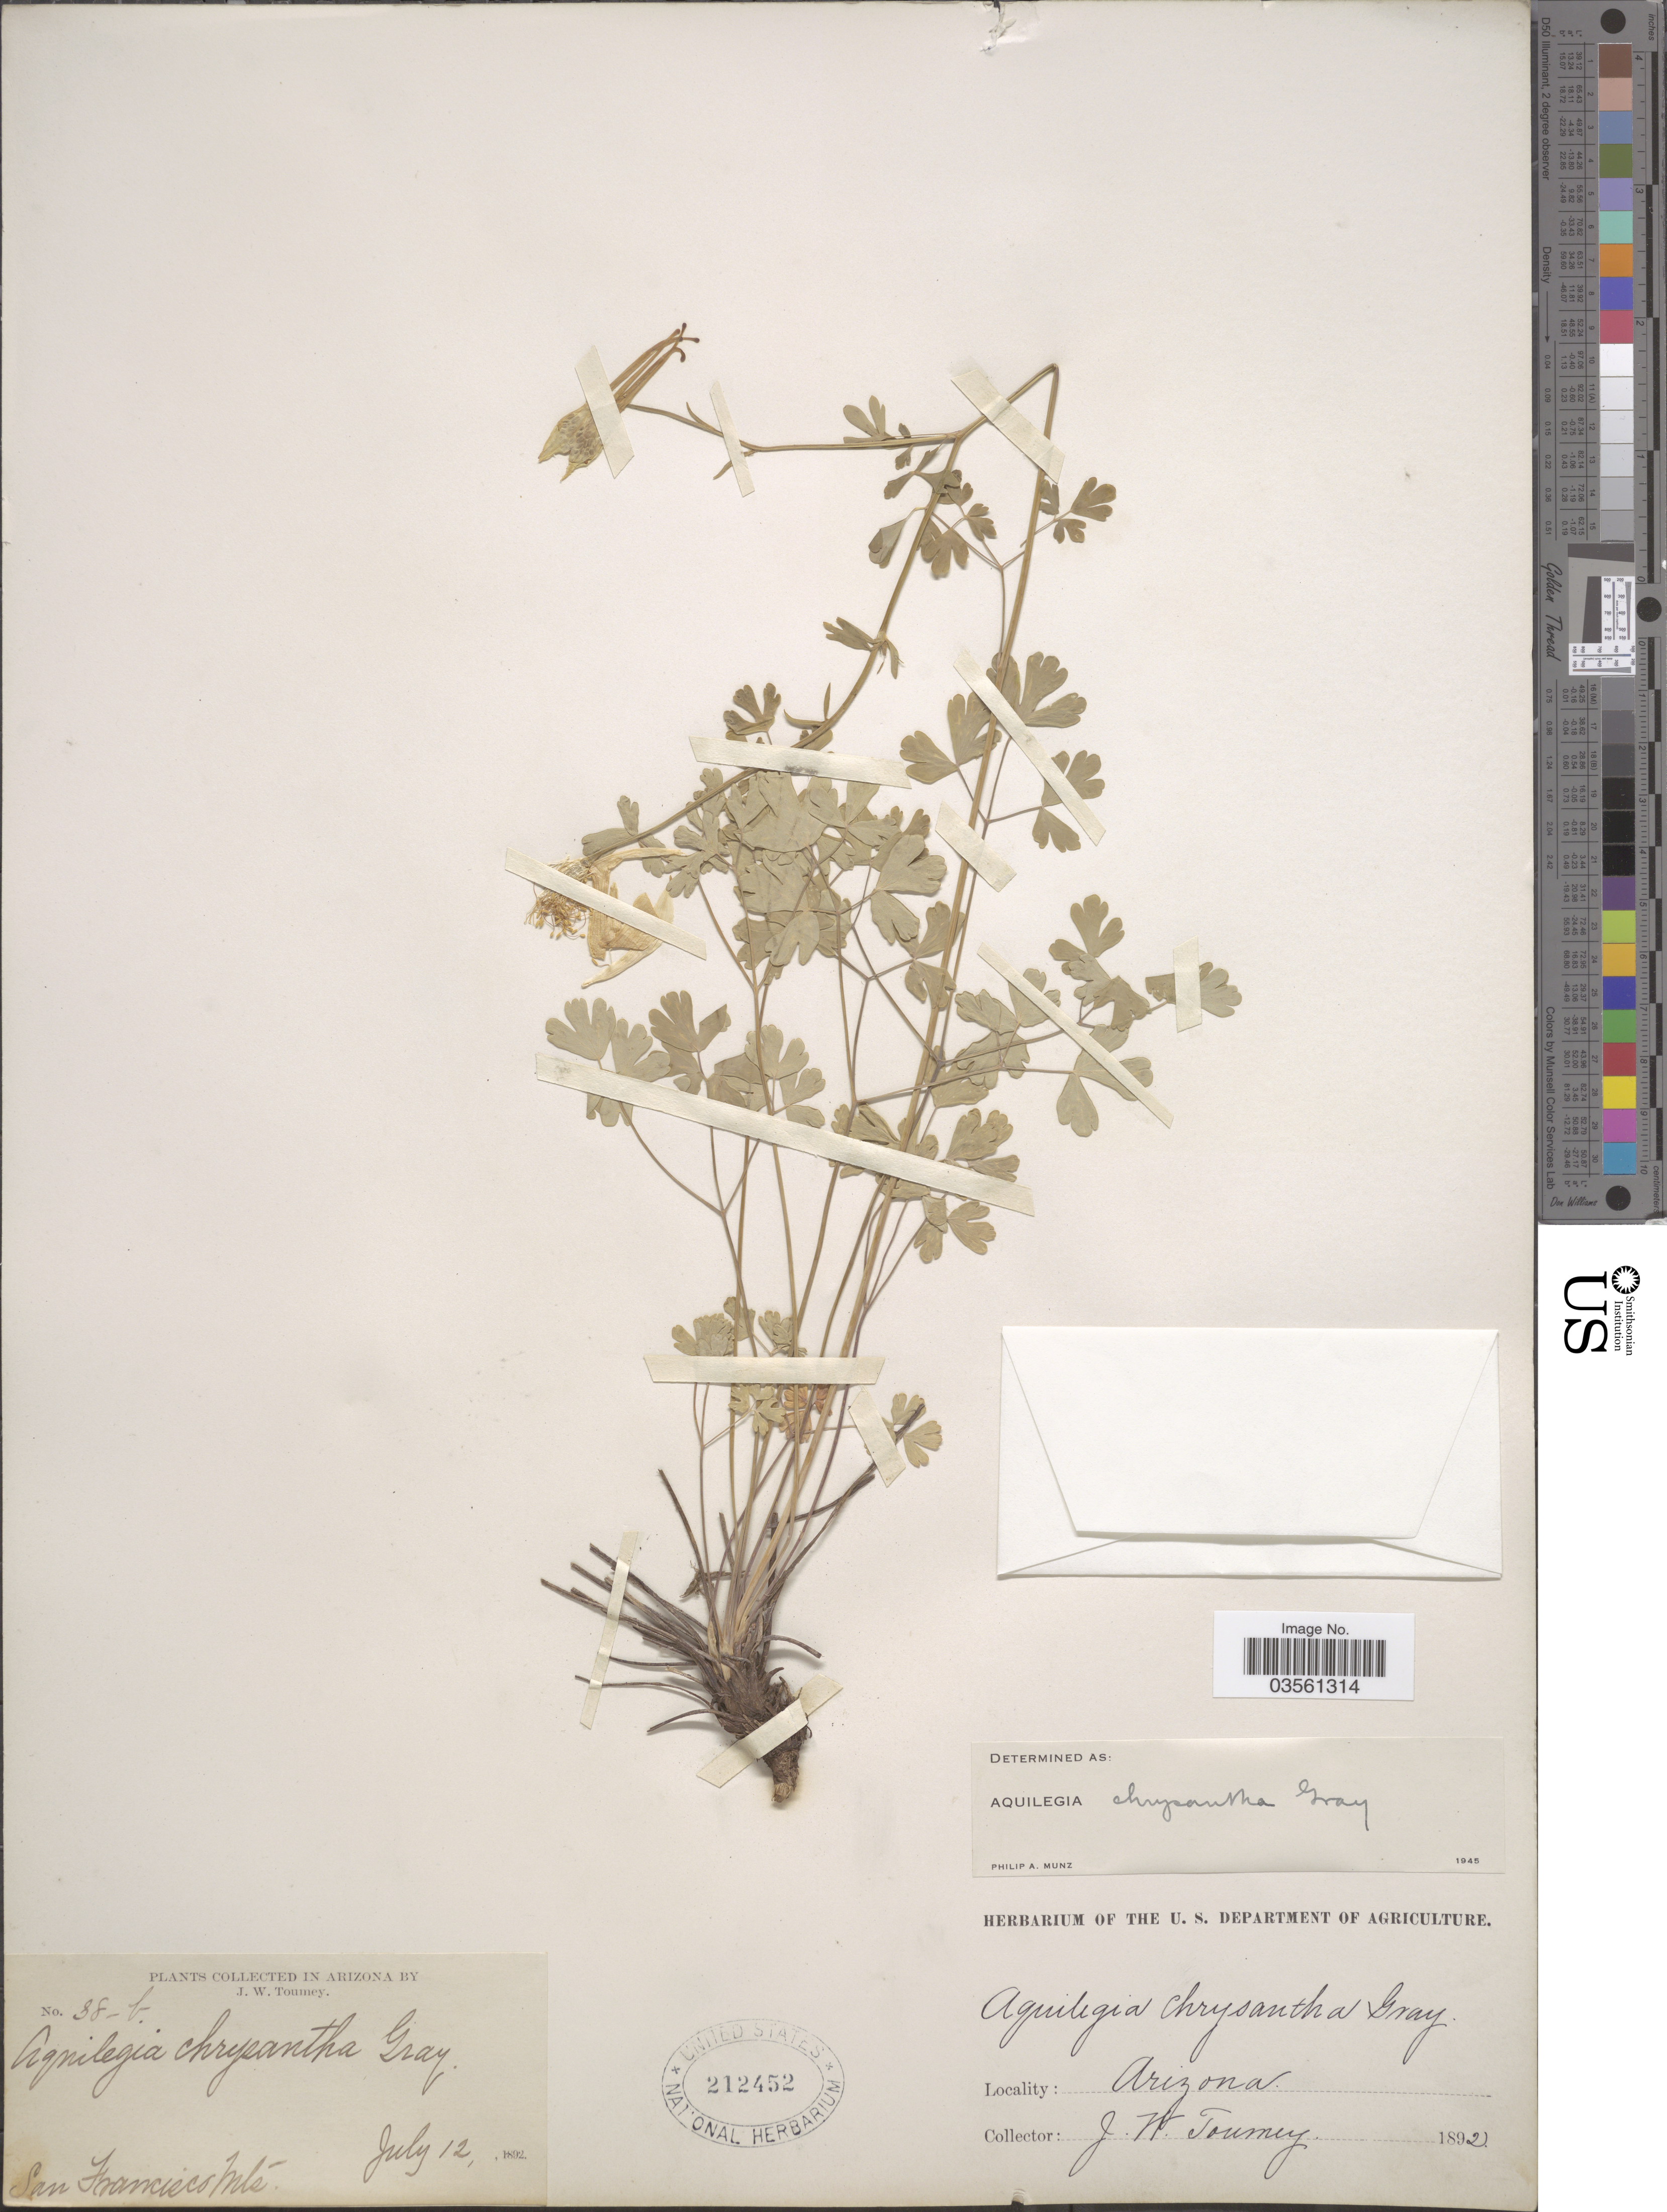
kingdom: Plantae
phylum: Tracheophyta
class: Magnoliopsida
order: Ranunculales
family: Ranunculaceae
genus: Aquilegia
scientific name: Aquilegia chrysantha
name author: A. Gray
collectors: J. W. Toumey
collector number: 38-b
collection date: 1892-07-12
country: United States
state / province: Arizona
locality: San Francisco Mts.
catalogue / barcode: US 212452